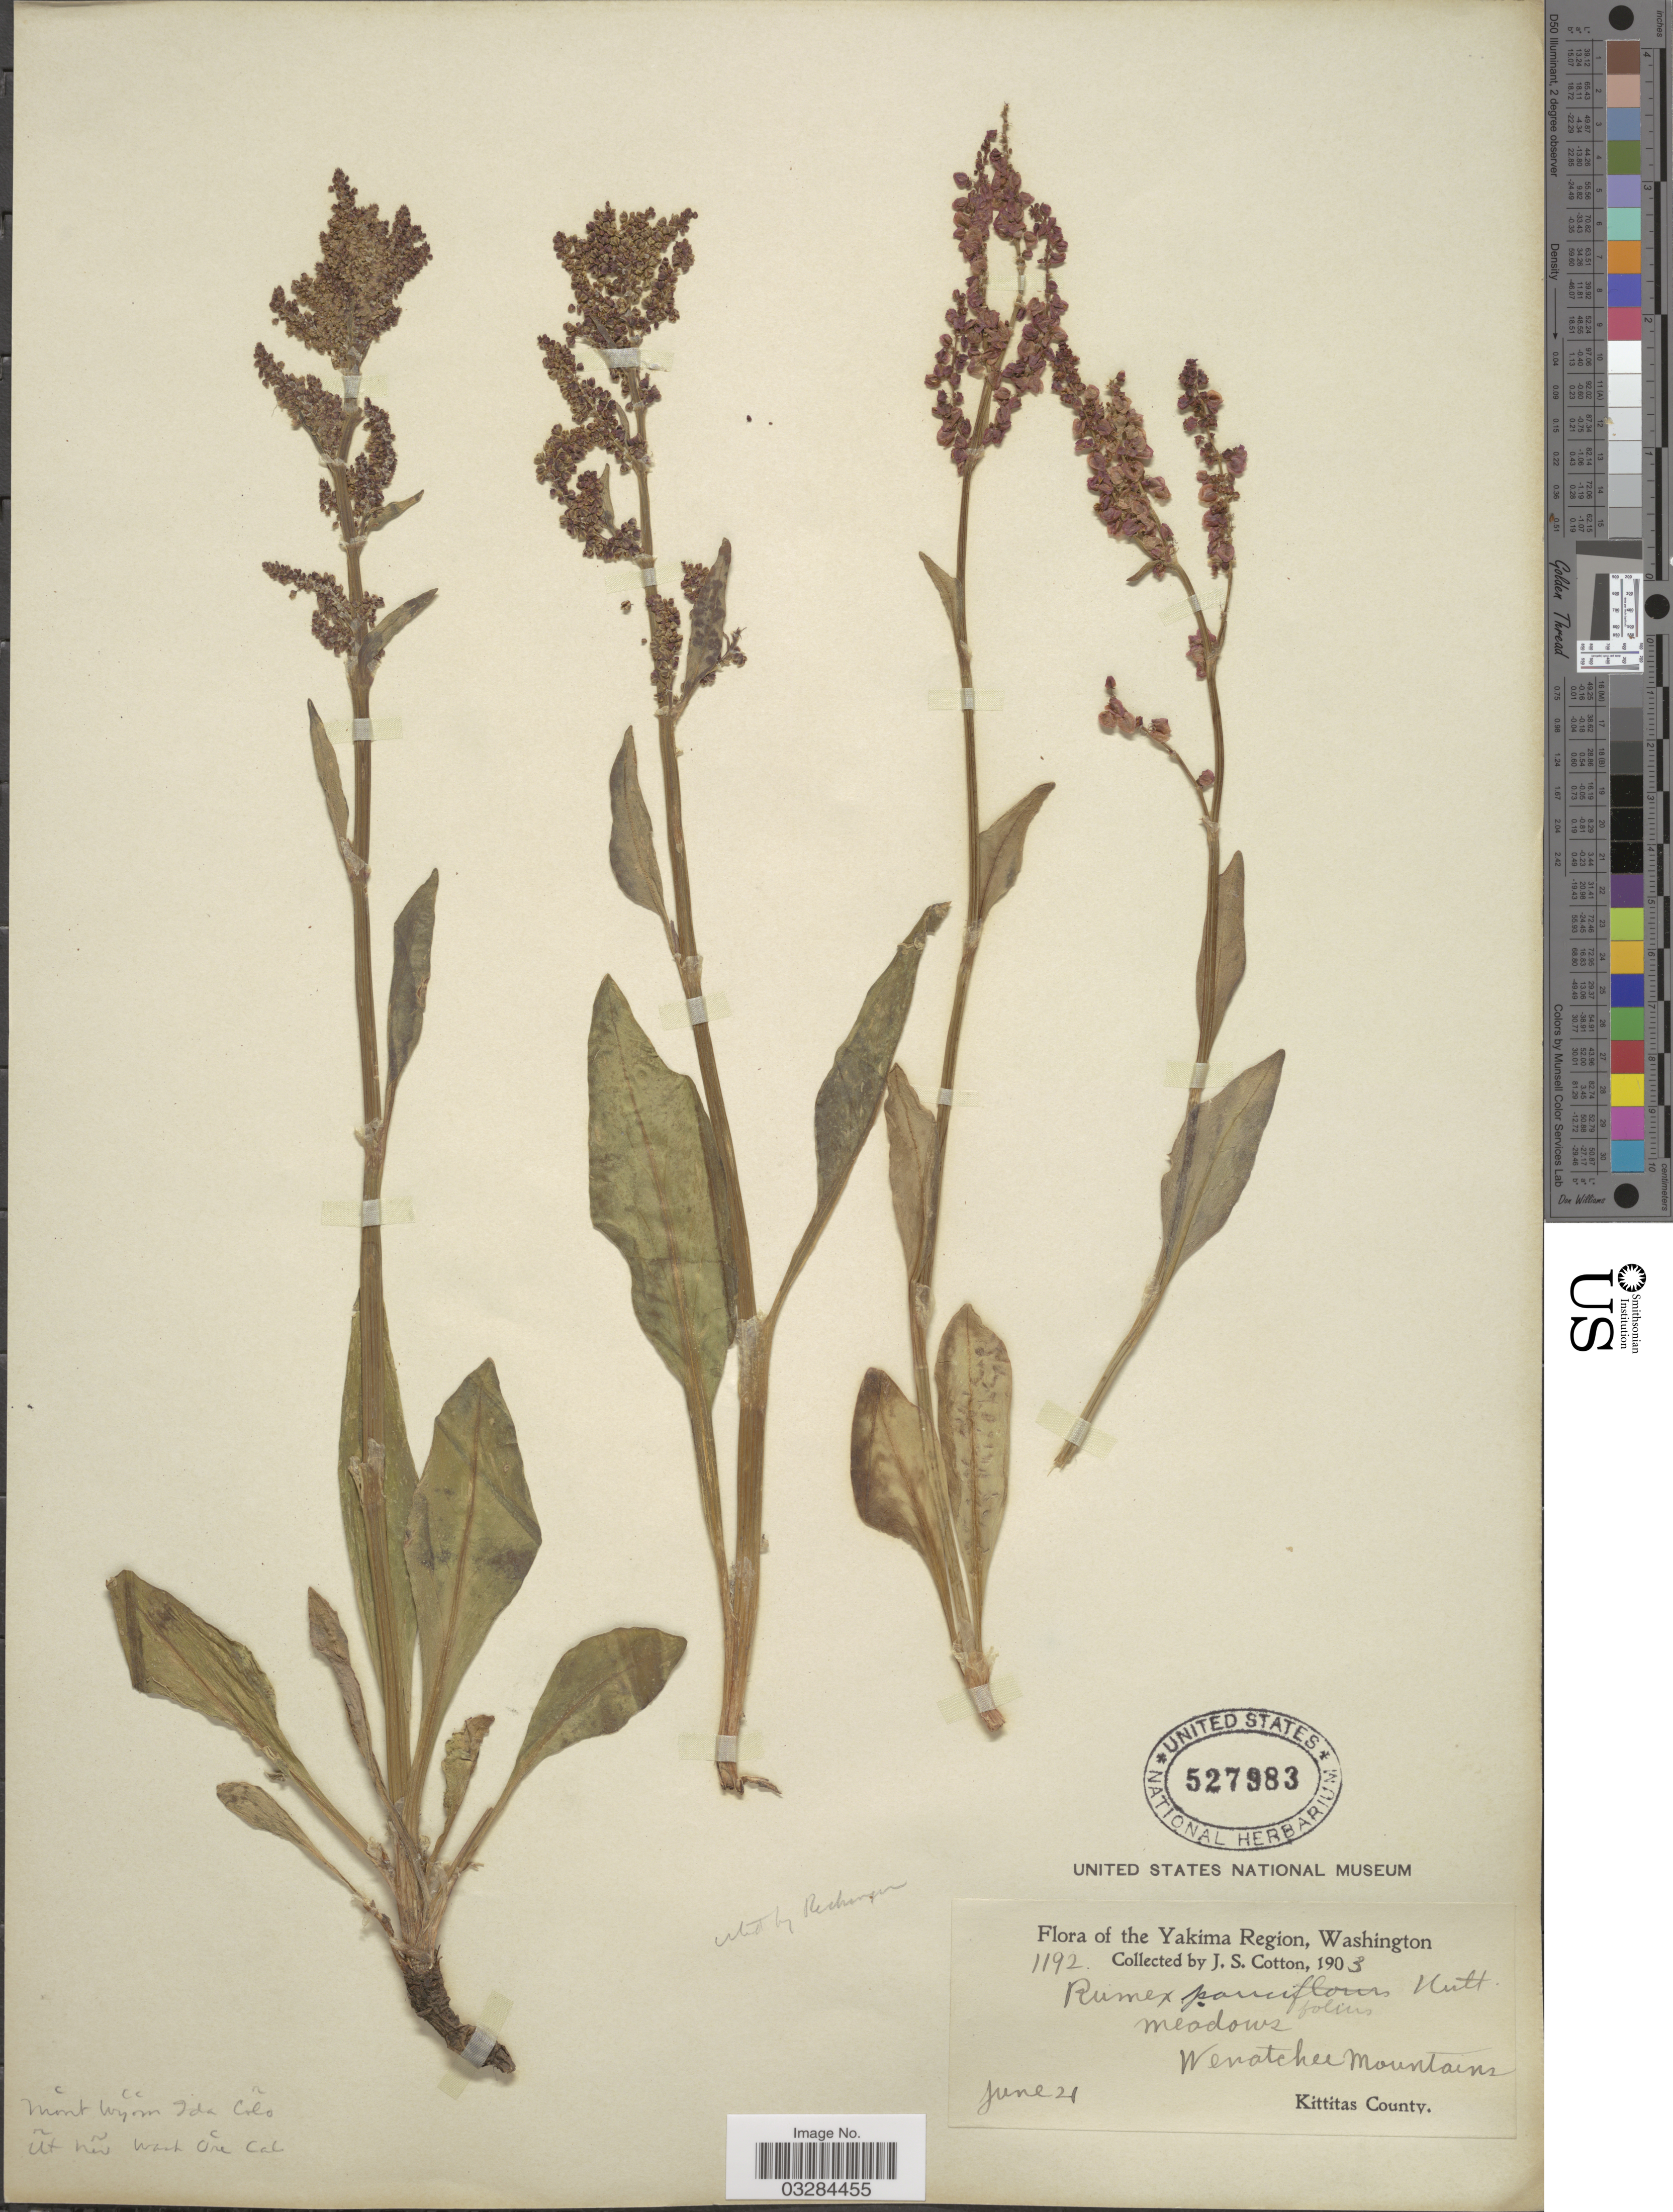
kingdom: Plantae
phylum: Tracheophyta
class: Magnoliopsida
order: Caryophyllales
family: Polygonaceae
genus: Rumex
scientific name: Rumex paucifolius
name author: Nutt.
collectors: J. S. Cotton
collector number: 1192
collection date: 1903-06-21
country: United States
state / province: Washington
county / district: Kittitas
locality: Yakima Region. Wenatchee Mountains. Kittitas County.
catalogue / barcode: US 527983